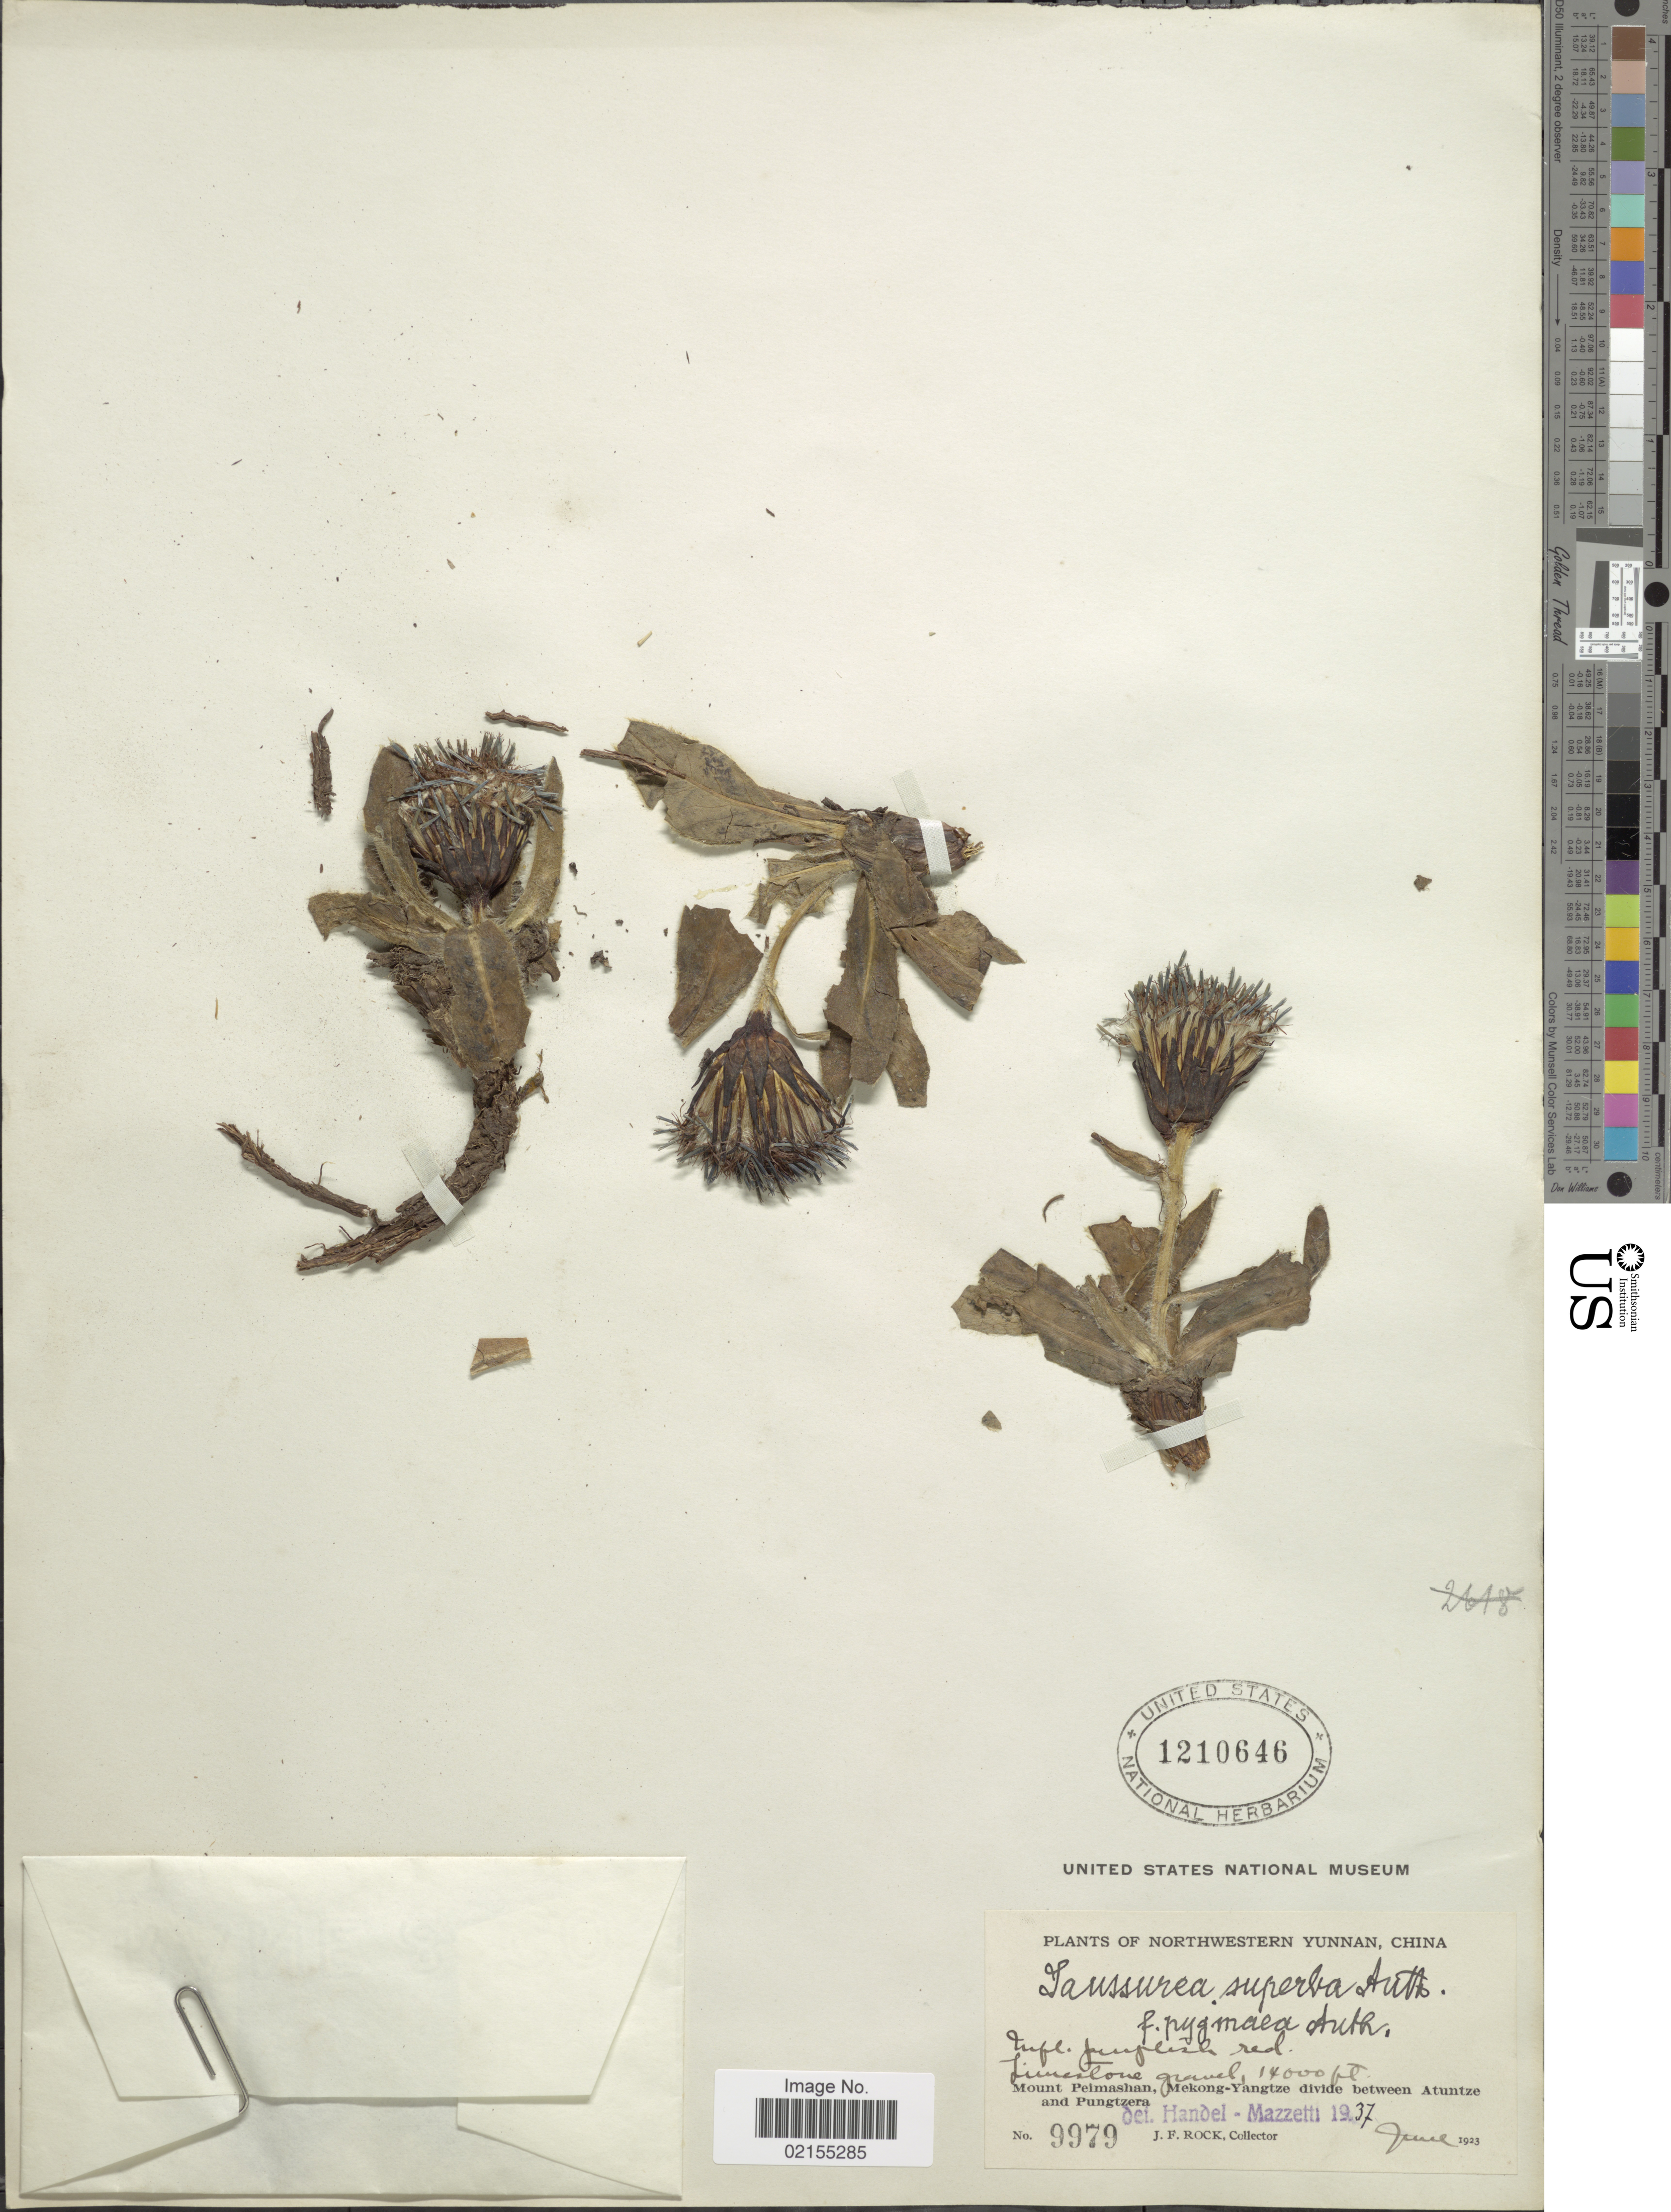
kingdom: Plantae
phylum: Tracheophyta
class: Magnoliopsida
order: Asterales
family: Asteraceae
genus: Saussurea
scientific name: Saussurea hieracioides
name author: Hook. f.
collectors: J. Rock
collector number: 9979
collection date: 1923-06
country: China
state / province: Yunnan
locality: Northwestern Yunnan, China, Mount Peimashan, Mekong-Yangtze divide between Atuntze and Pungtzera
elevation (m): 4267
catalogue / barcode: US 1210646